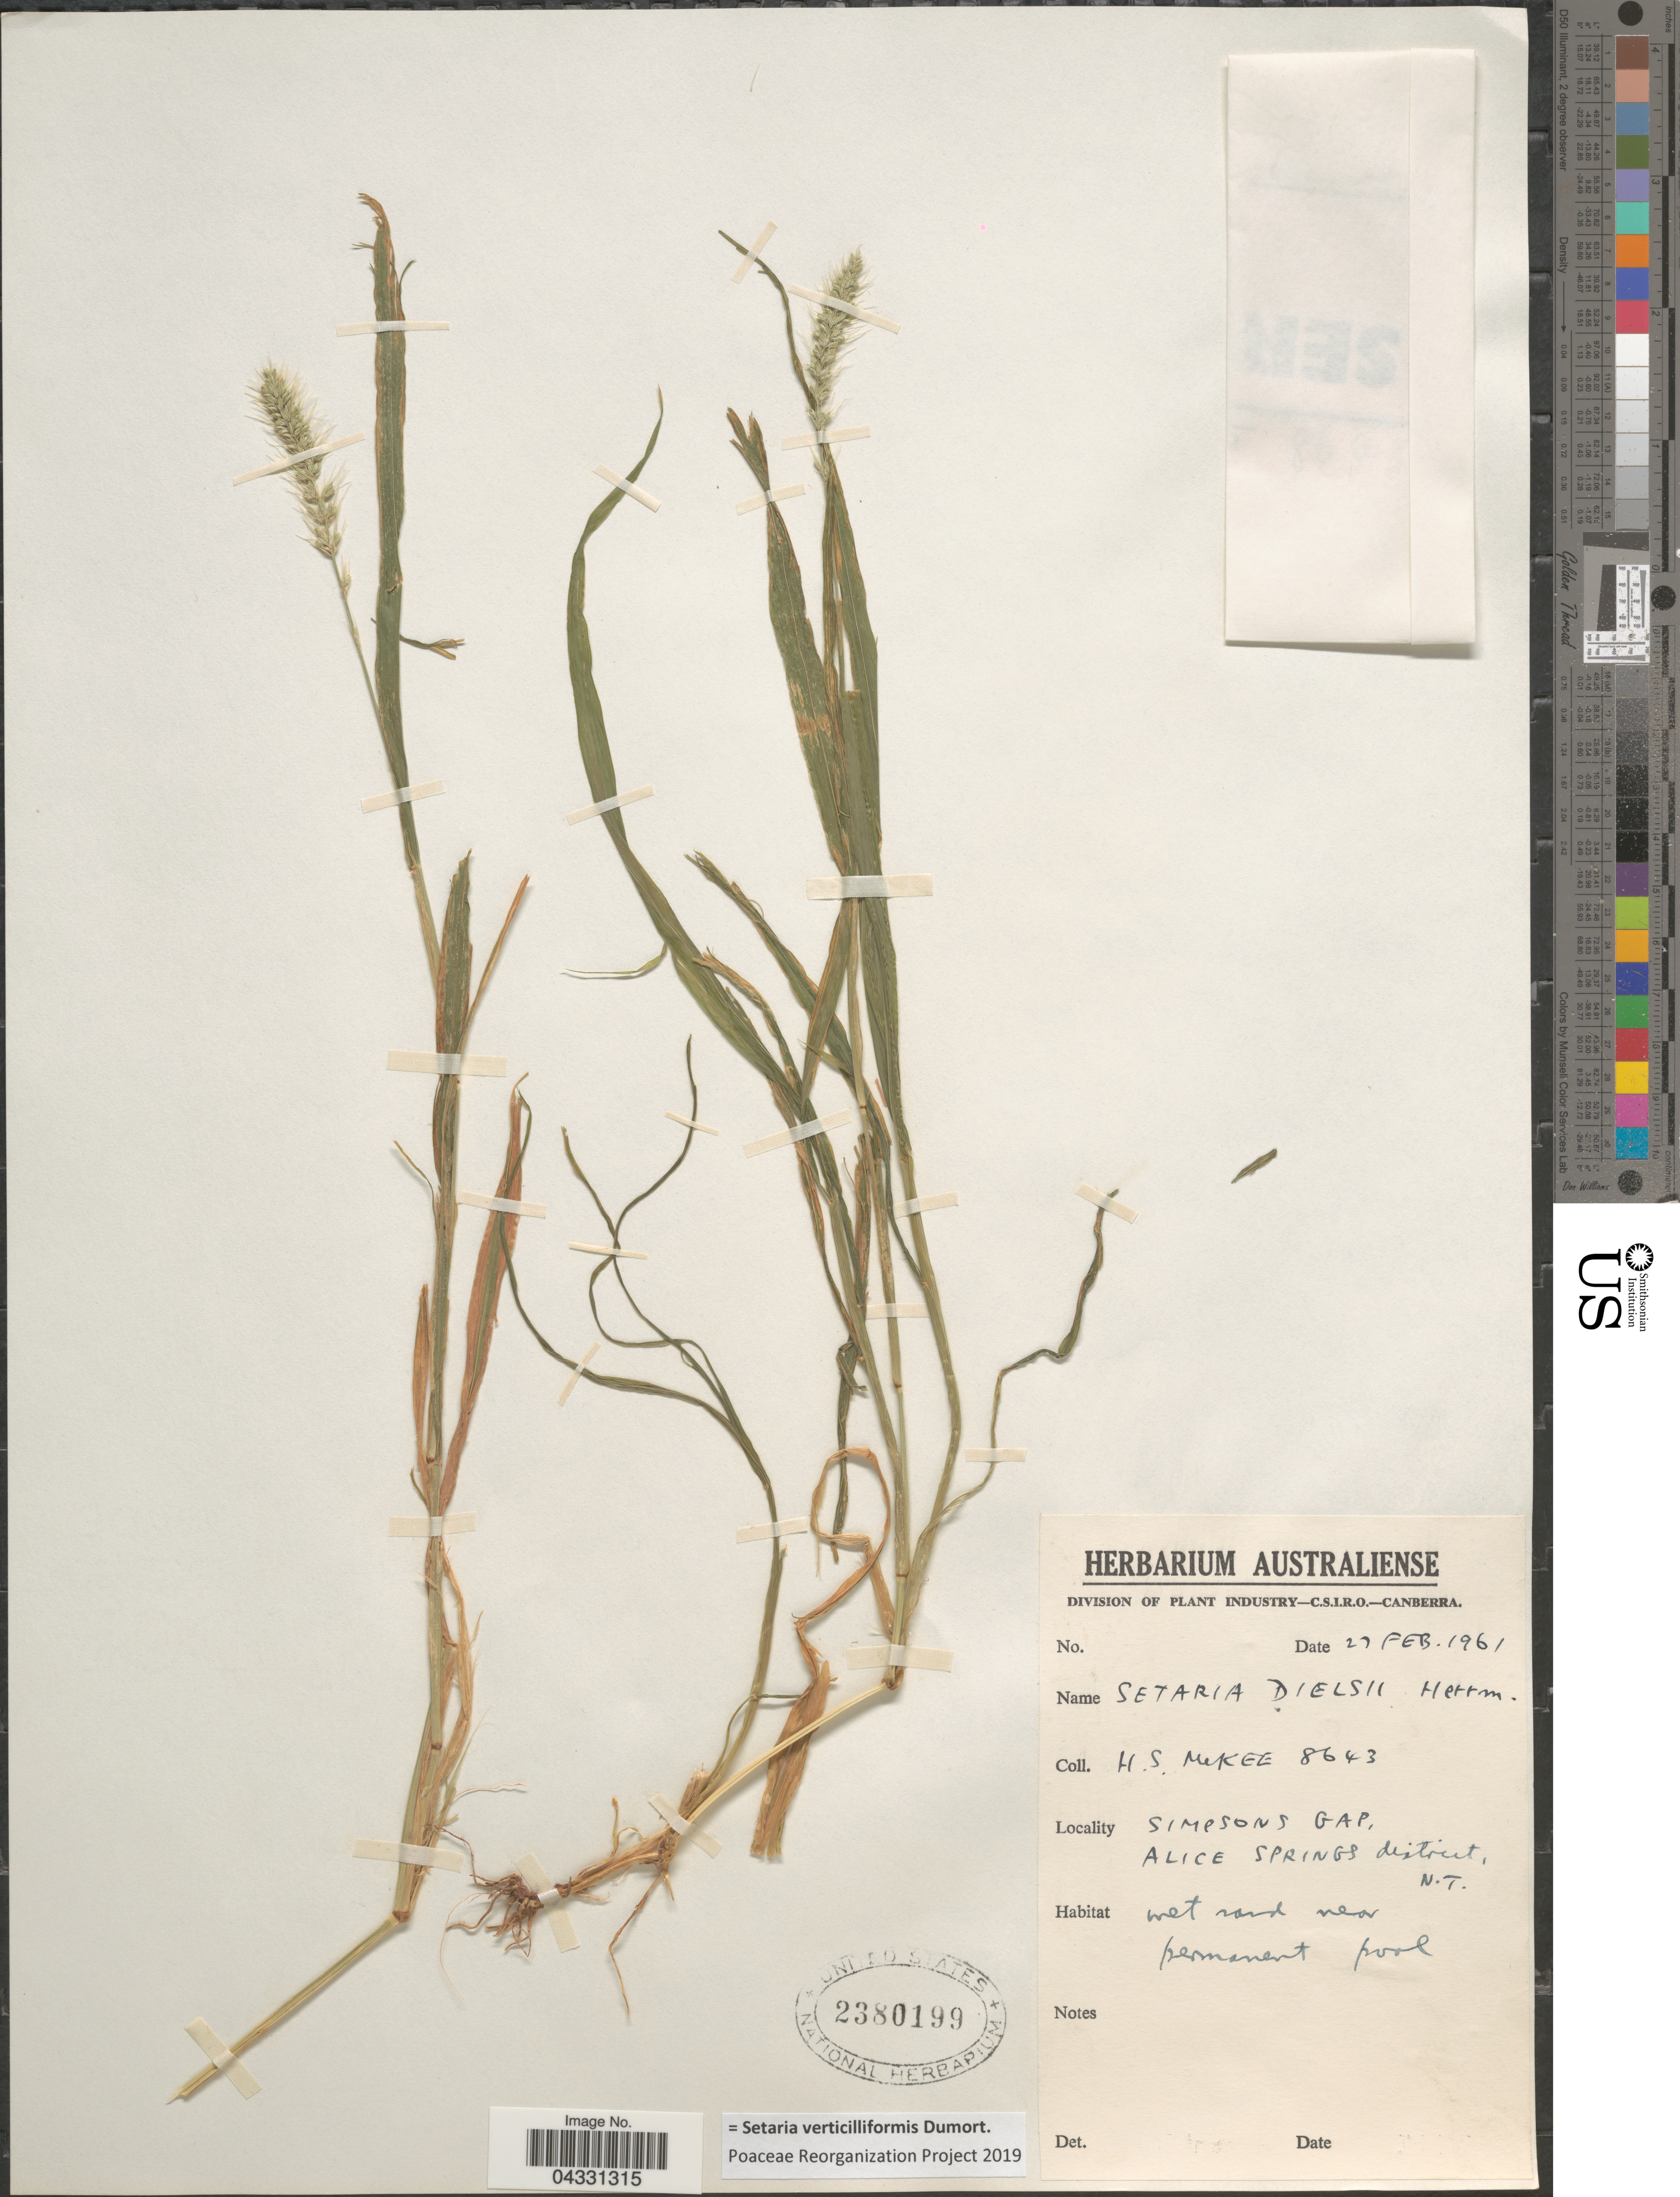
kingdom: Plantae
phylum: Tracheophyta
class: Liliopsida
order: Poales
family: Poaceae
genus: Setaria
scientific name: Setaria verticilliformis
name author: Dumort.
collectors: H. S. McKee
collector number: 8643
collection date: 1961-02-20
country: Australia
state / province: Northern Territory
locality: Simpsons Gap, Alice Springs district.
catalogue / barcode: US 2380199